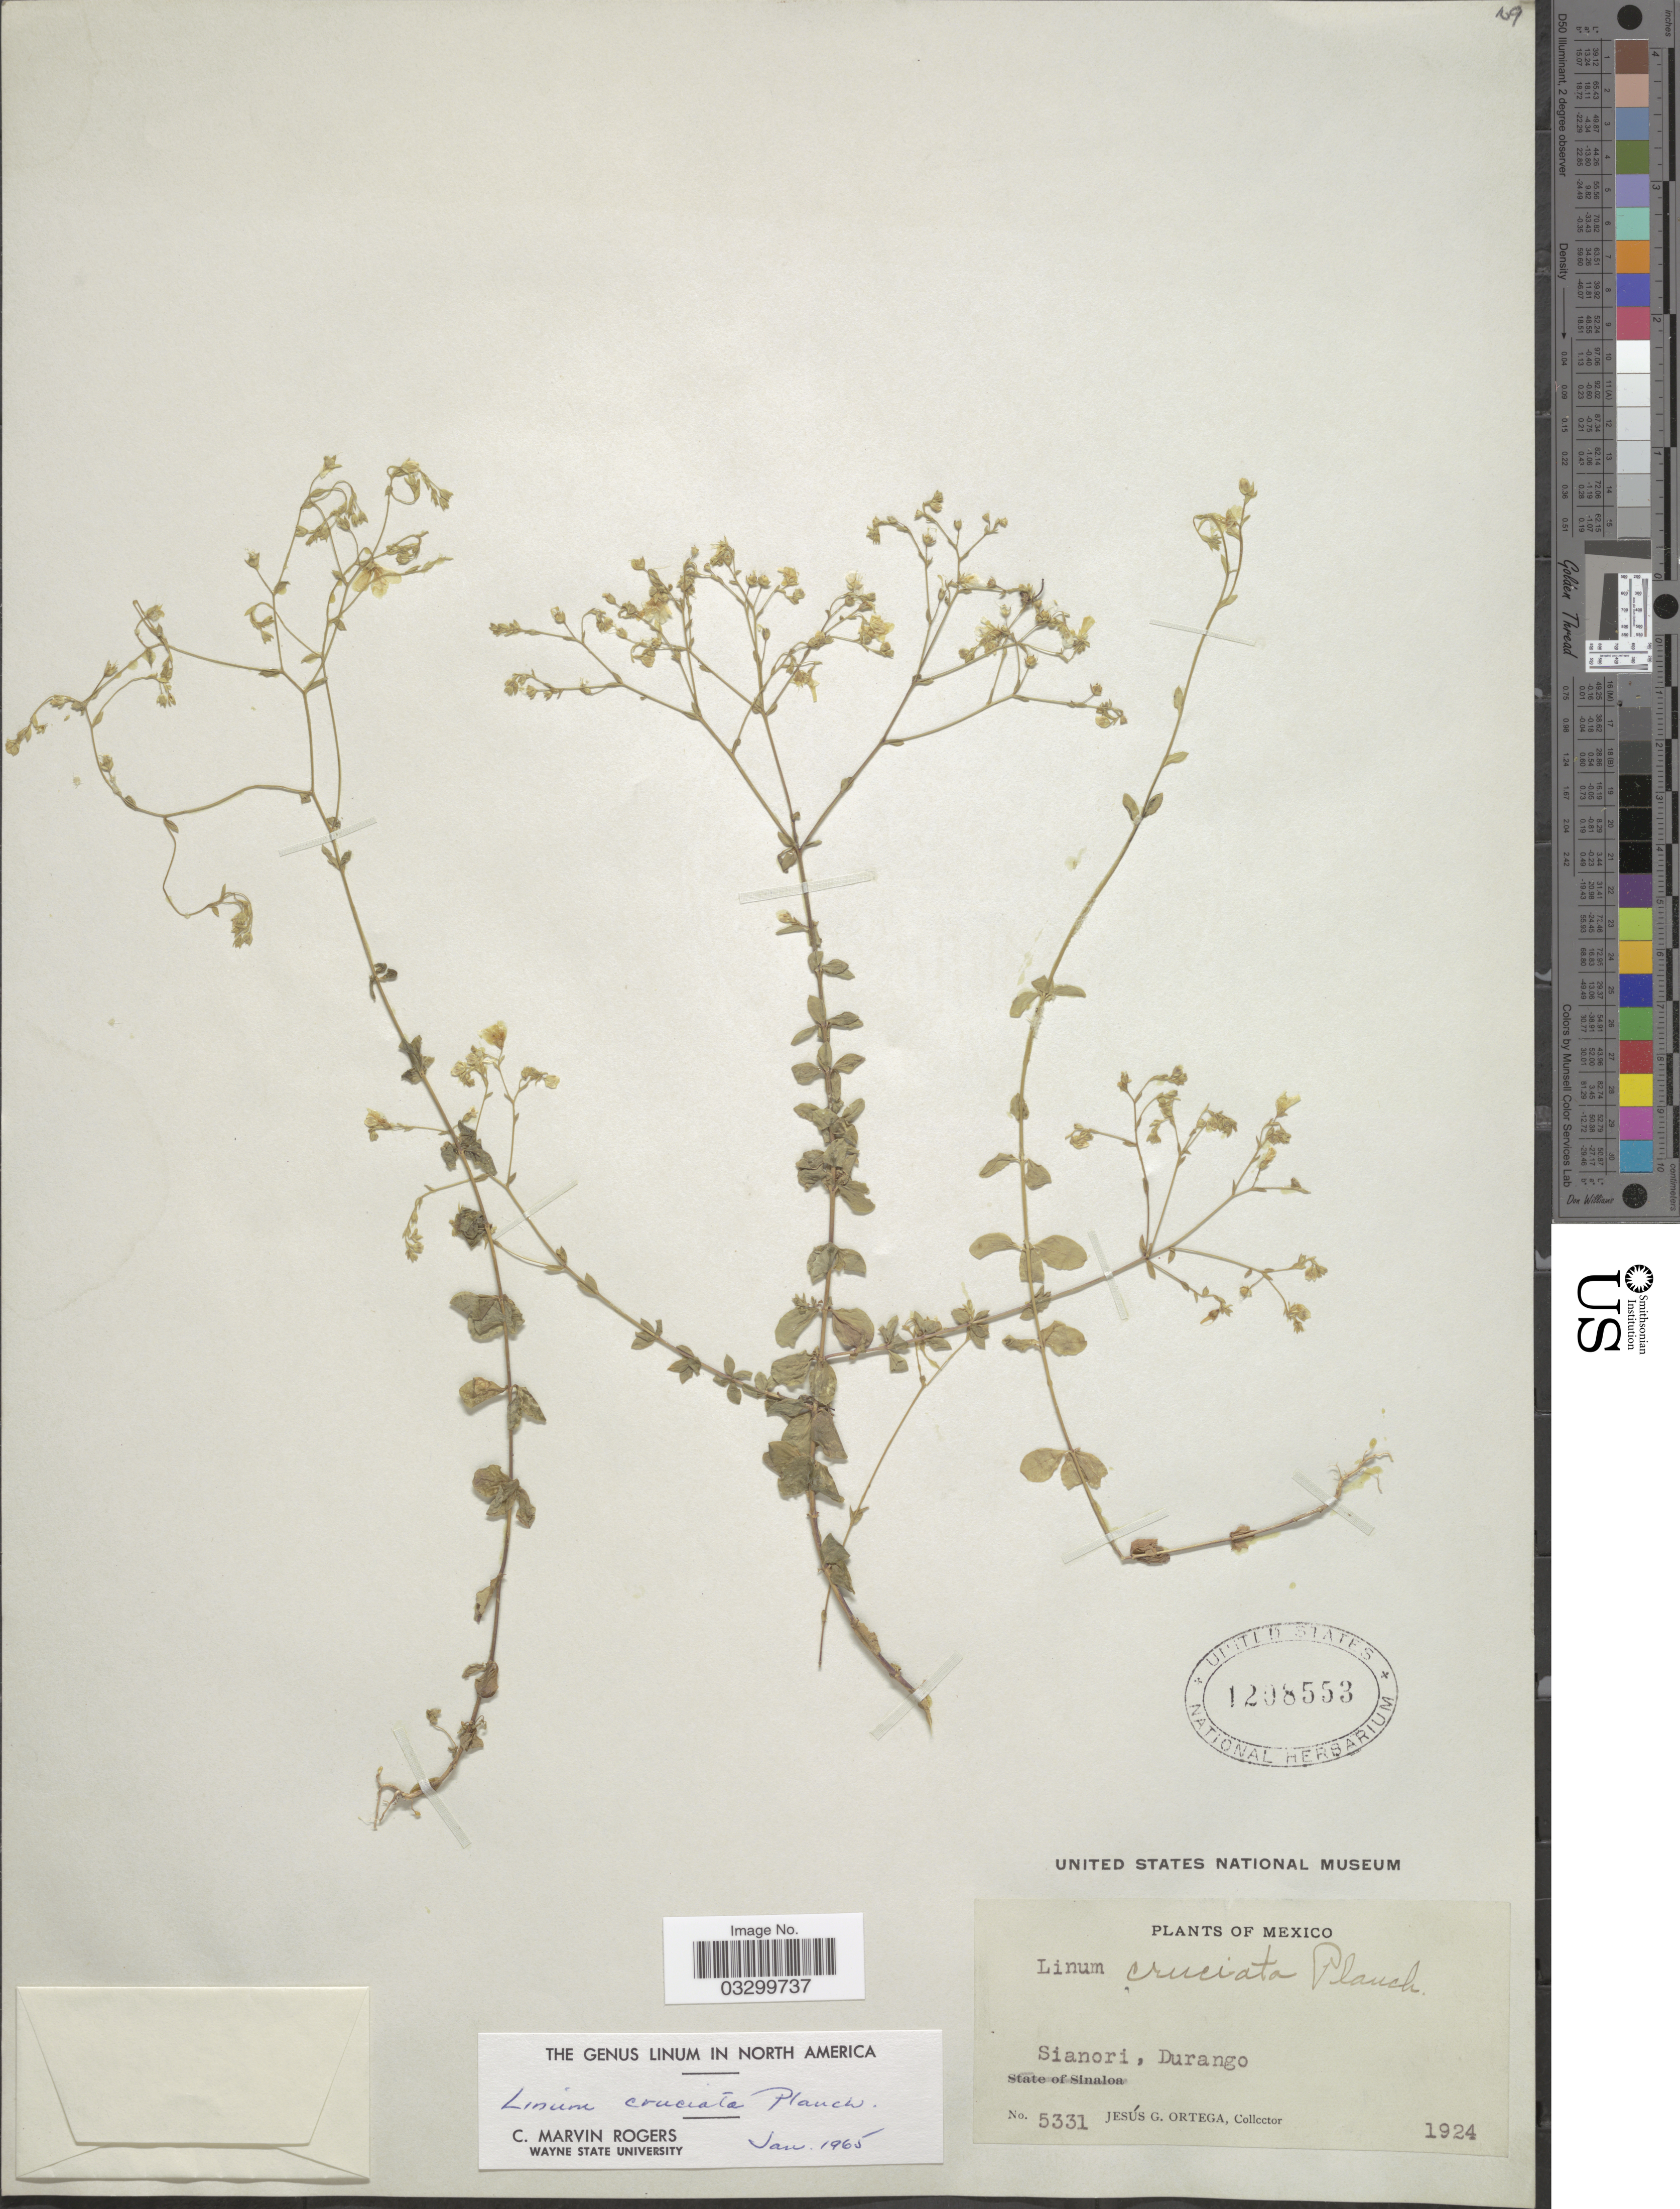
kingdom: Plantae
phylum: Tracheophyta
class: Magnoliopsida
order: Malpighiales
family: Linaceae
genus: Linum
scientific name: Linum cruciatum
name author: Planch.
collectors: J. Ortega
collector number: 5331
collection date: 1924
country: Mexico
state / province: Durango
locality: Sianori.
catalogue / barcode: US 1208553